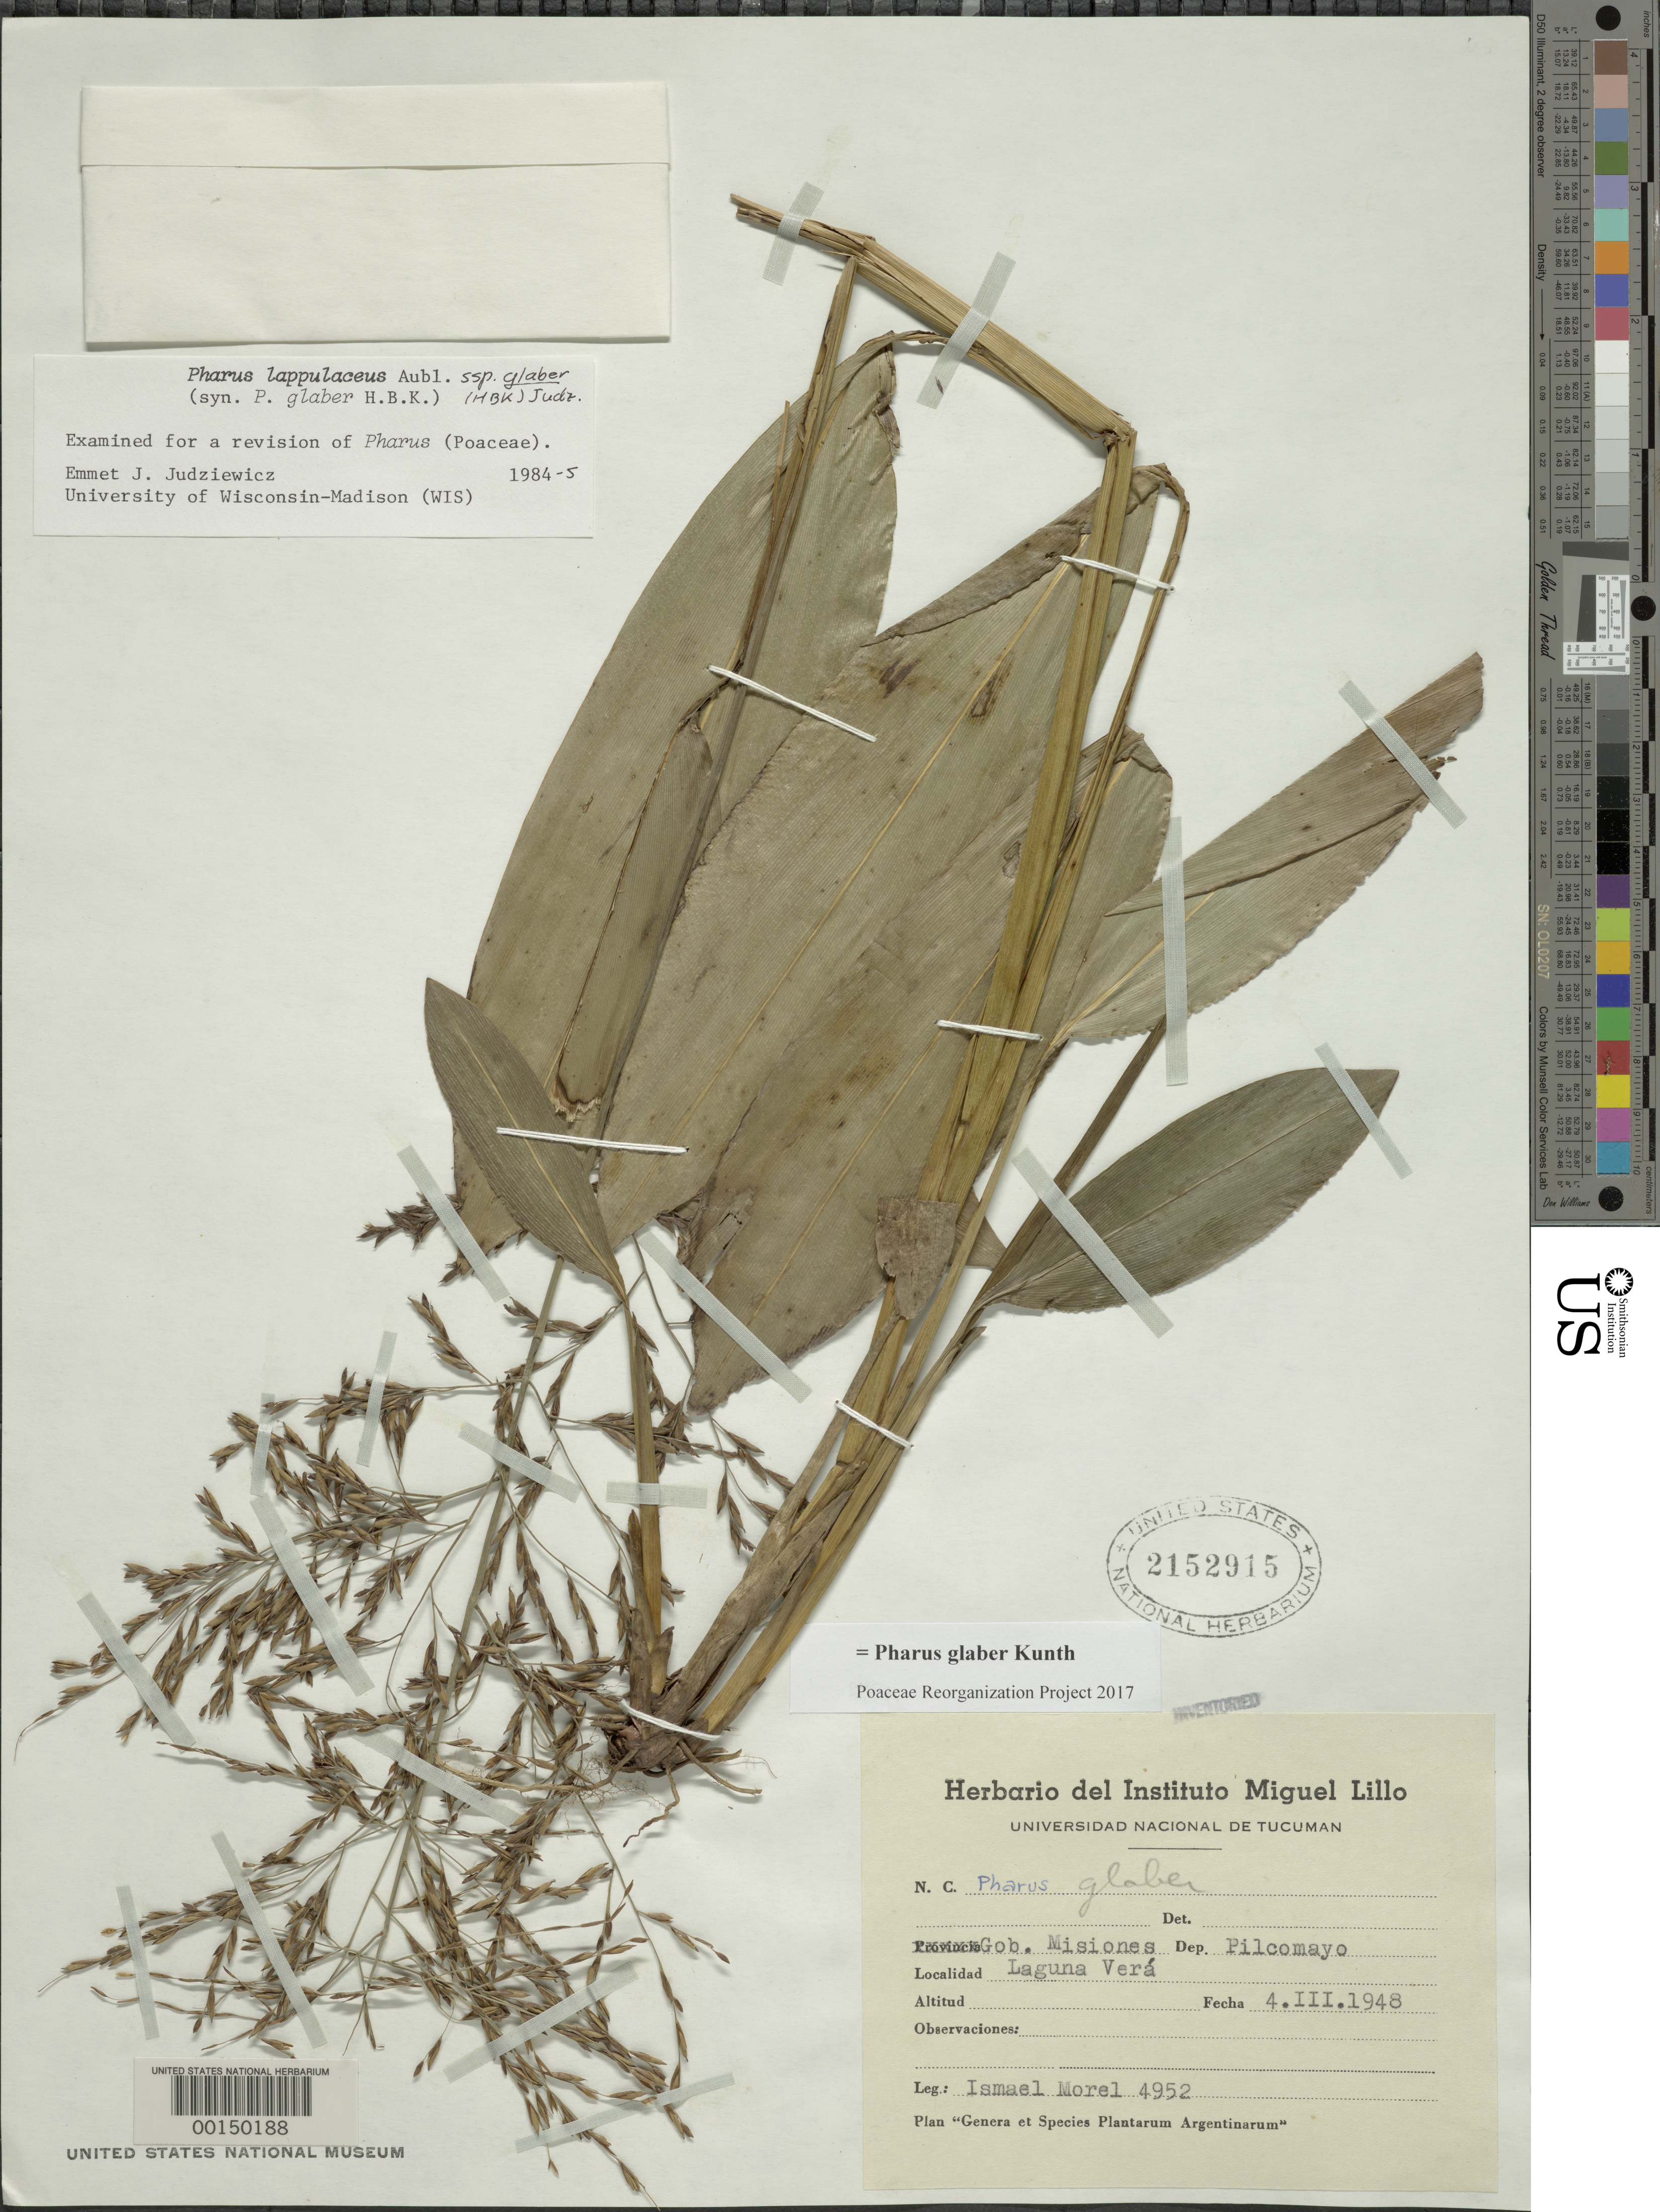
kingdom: Plantae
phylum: Tracheophyta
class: Liliopsida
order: Poales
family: Poaceae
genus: Pharus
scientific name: Pharus glaber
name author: Kunth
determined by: Poaceae Reorganization Project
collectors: I. Morel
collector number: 4952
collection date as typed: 04 Mar 1948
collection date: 1948-03-04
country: Argentina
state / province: Formosa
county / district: Pilcomayo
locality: Laguna Vera. [province originally recorded as Misiones; department name and locality point toward Formosa province.]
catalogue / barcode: US 2152915